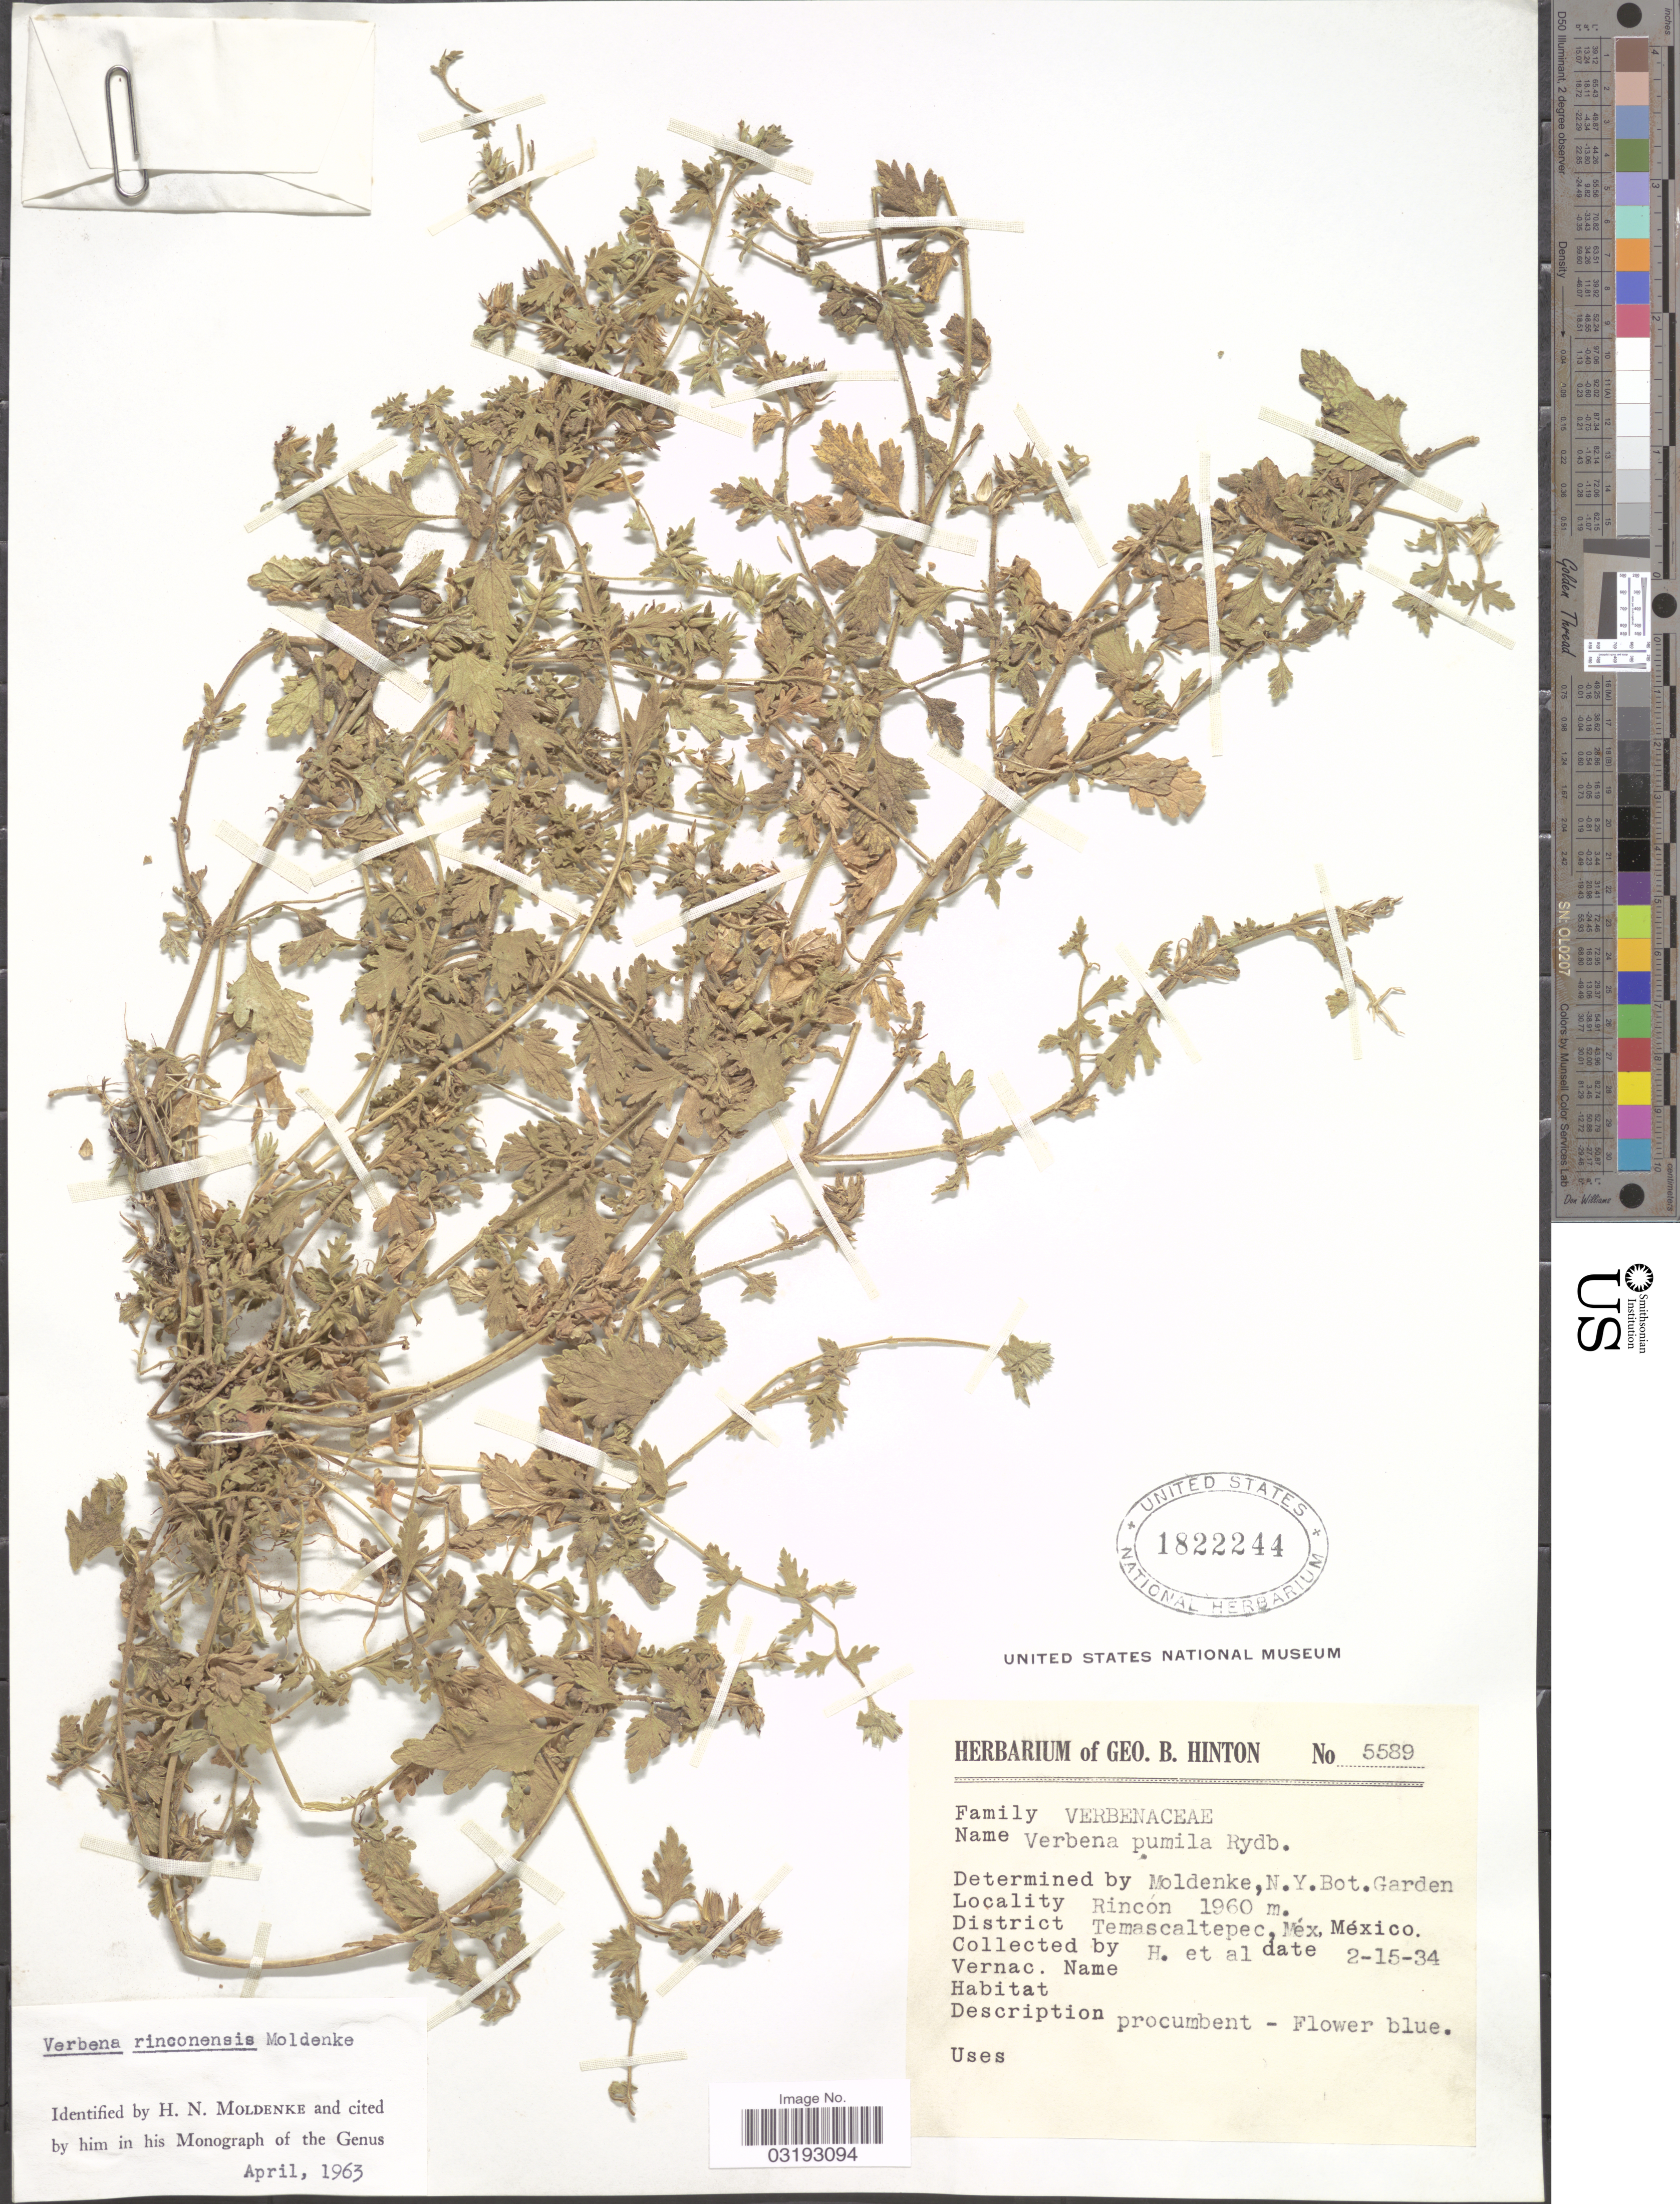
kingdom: Plantae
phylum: Tracheophyta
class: Magnoliopsida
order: Lamiales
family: Verbenaceae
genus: Verbena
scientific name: Verbena rinconensis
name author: Moldenke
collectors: G. B. Hinton & et al.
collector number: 5589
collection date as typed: Transcribed d/m/y: 15/2/34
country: Mexico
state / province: México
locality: Rincón. District Temascaltepec, Méx.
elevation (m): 1960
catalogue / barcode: US 1822244